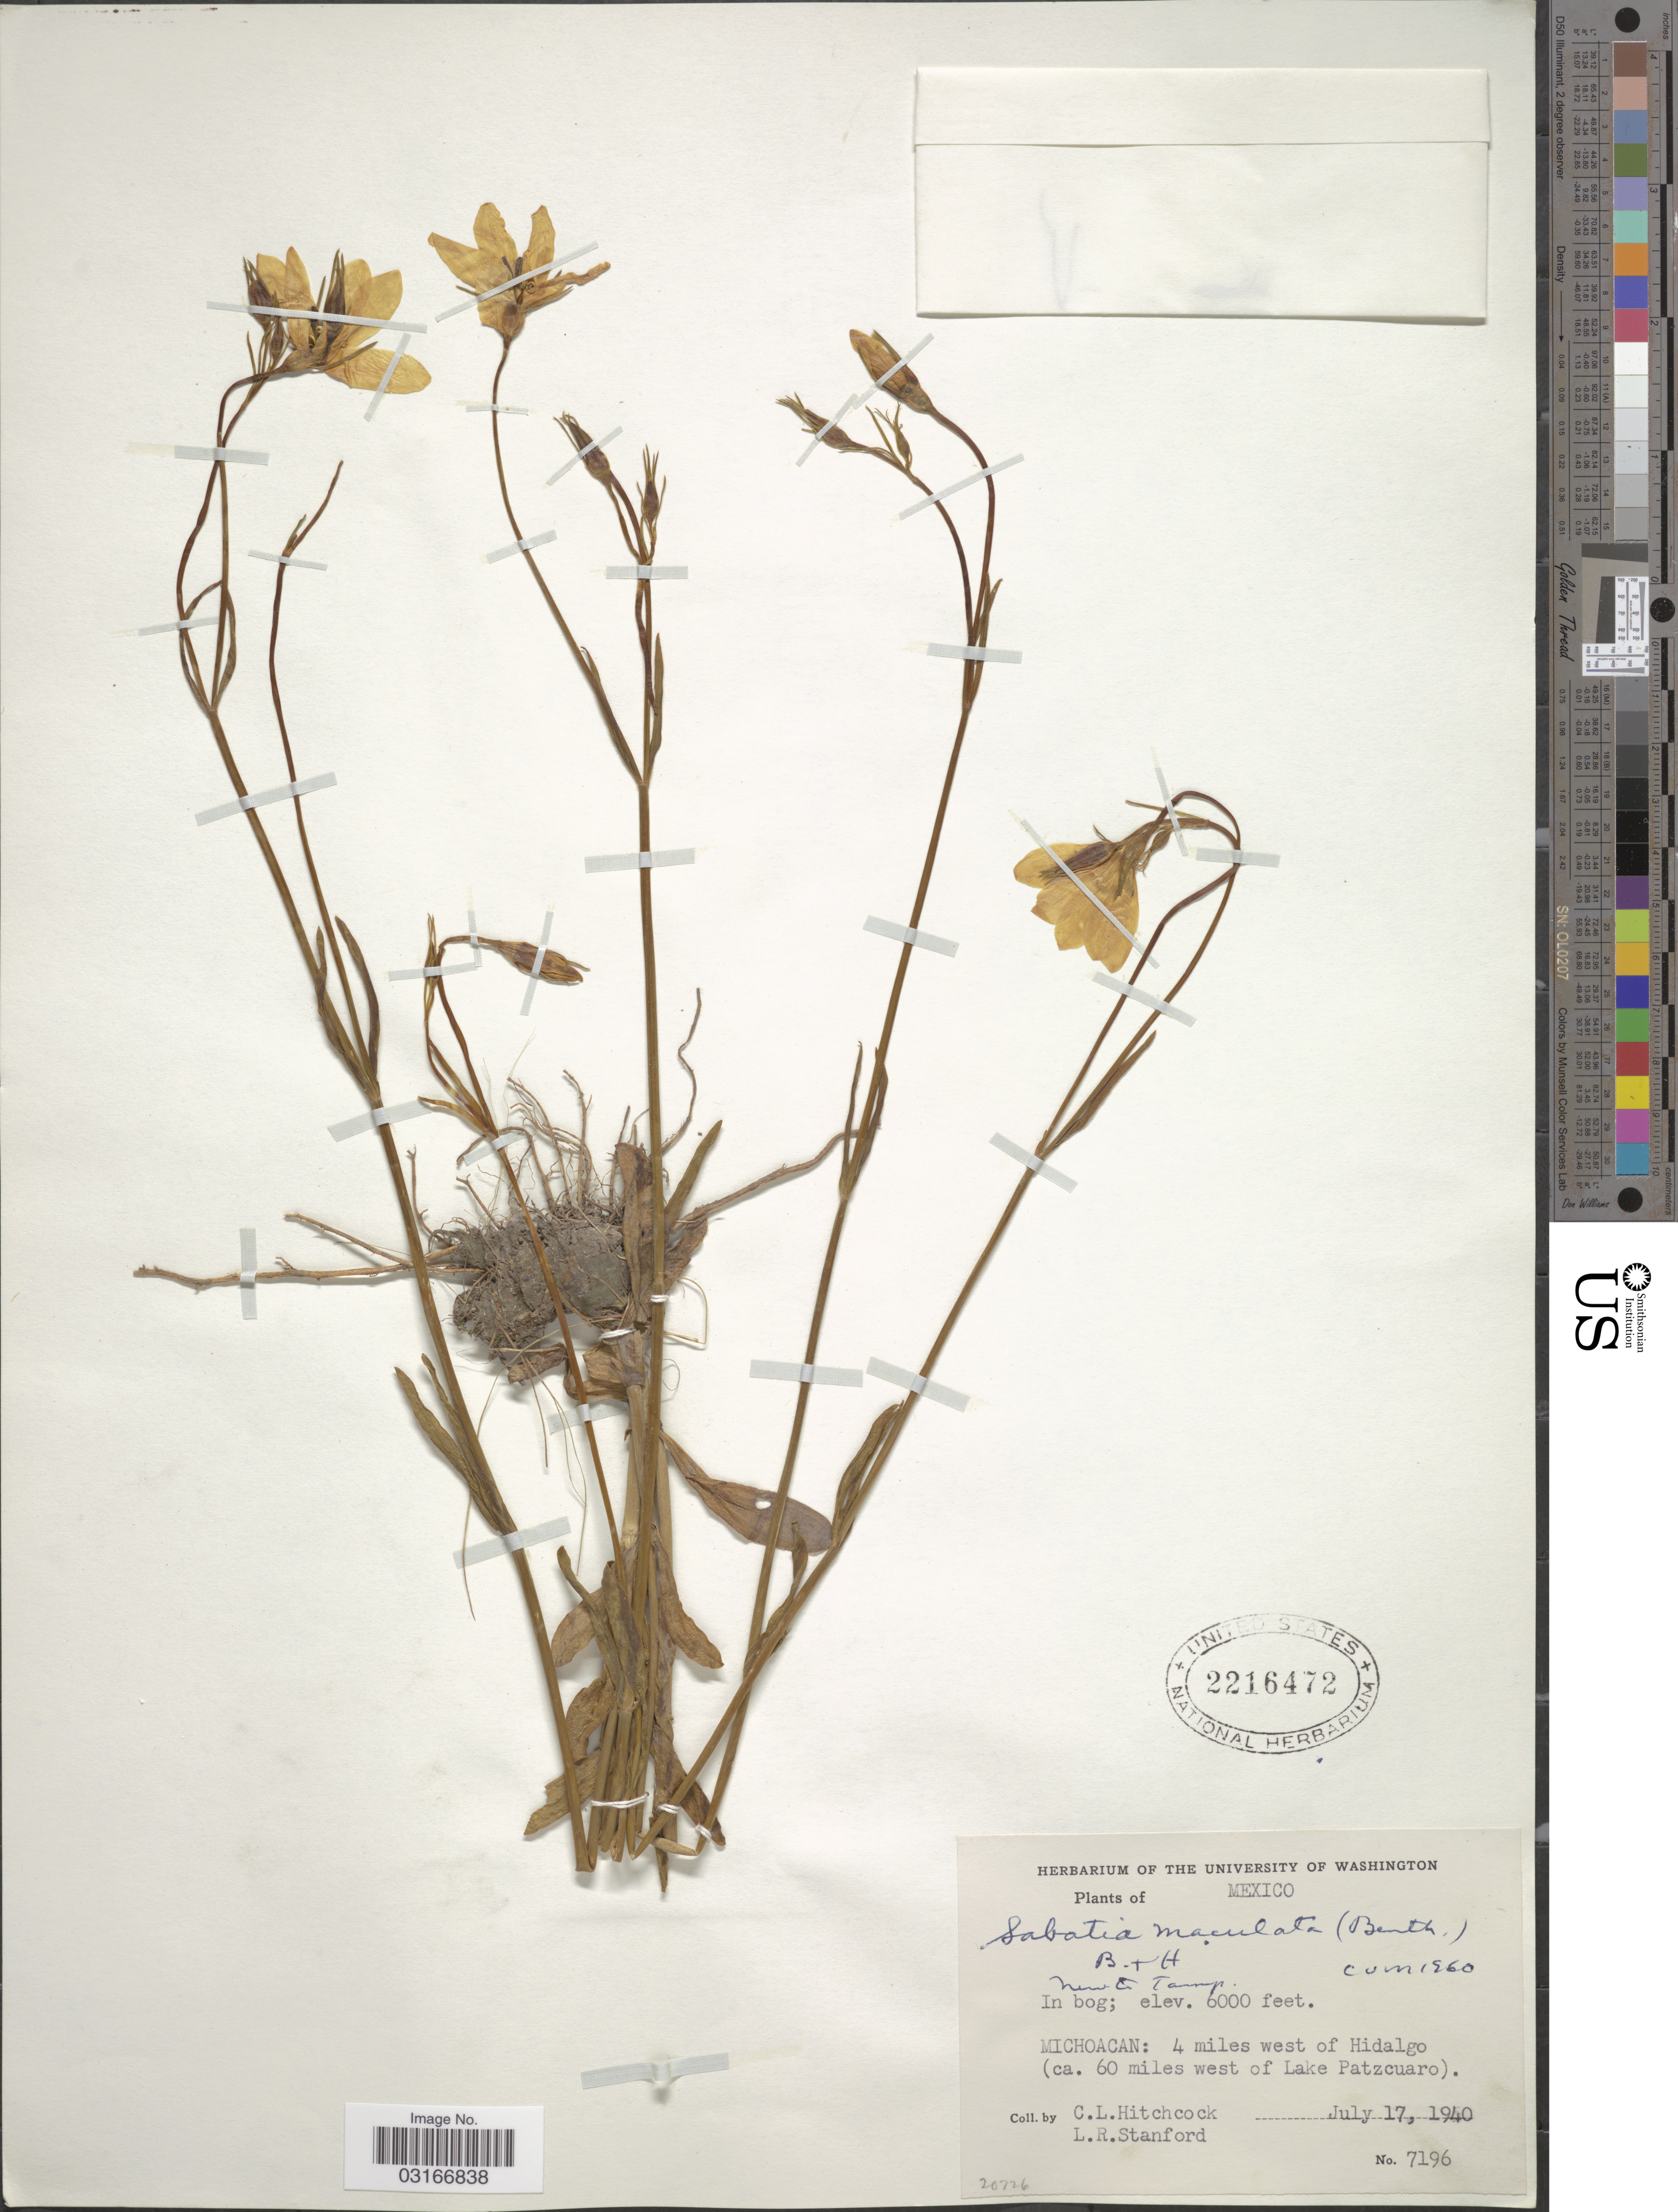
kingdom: Plantae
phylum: Tracheophyta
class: Magnoliopsida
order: Gentianales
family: Gentianaceae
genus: Sabatia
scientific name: Sabatia maculata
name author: (Benth.) Benth. & Hook. f.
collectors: C. L. Hitchcock & L. R. Stanford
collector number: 7196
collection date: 1940-07-17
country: Mexico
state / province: Michoacán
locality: Michoacan: 4 miles west of Hidalgo (ca. 60 miles west of Lake Patzcuaro).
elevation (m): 1829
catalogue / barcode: US 2216472